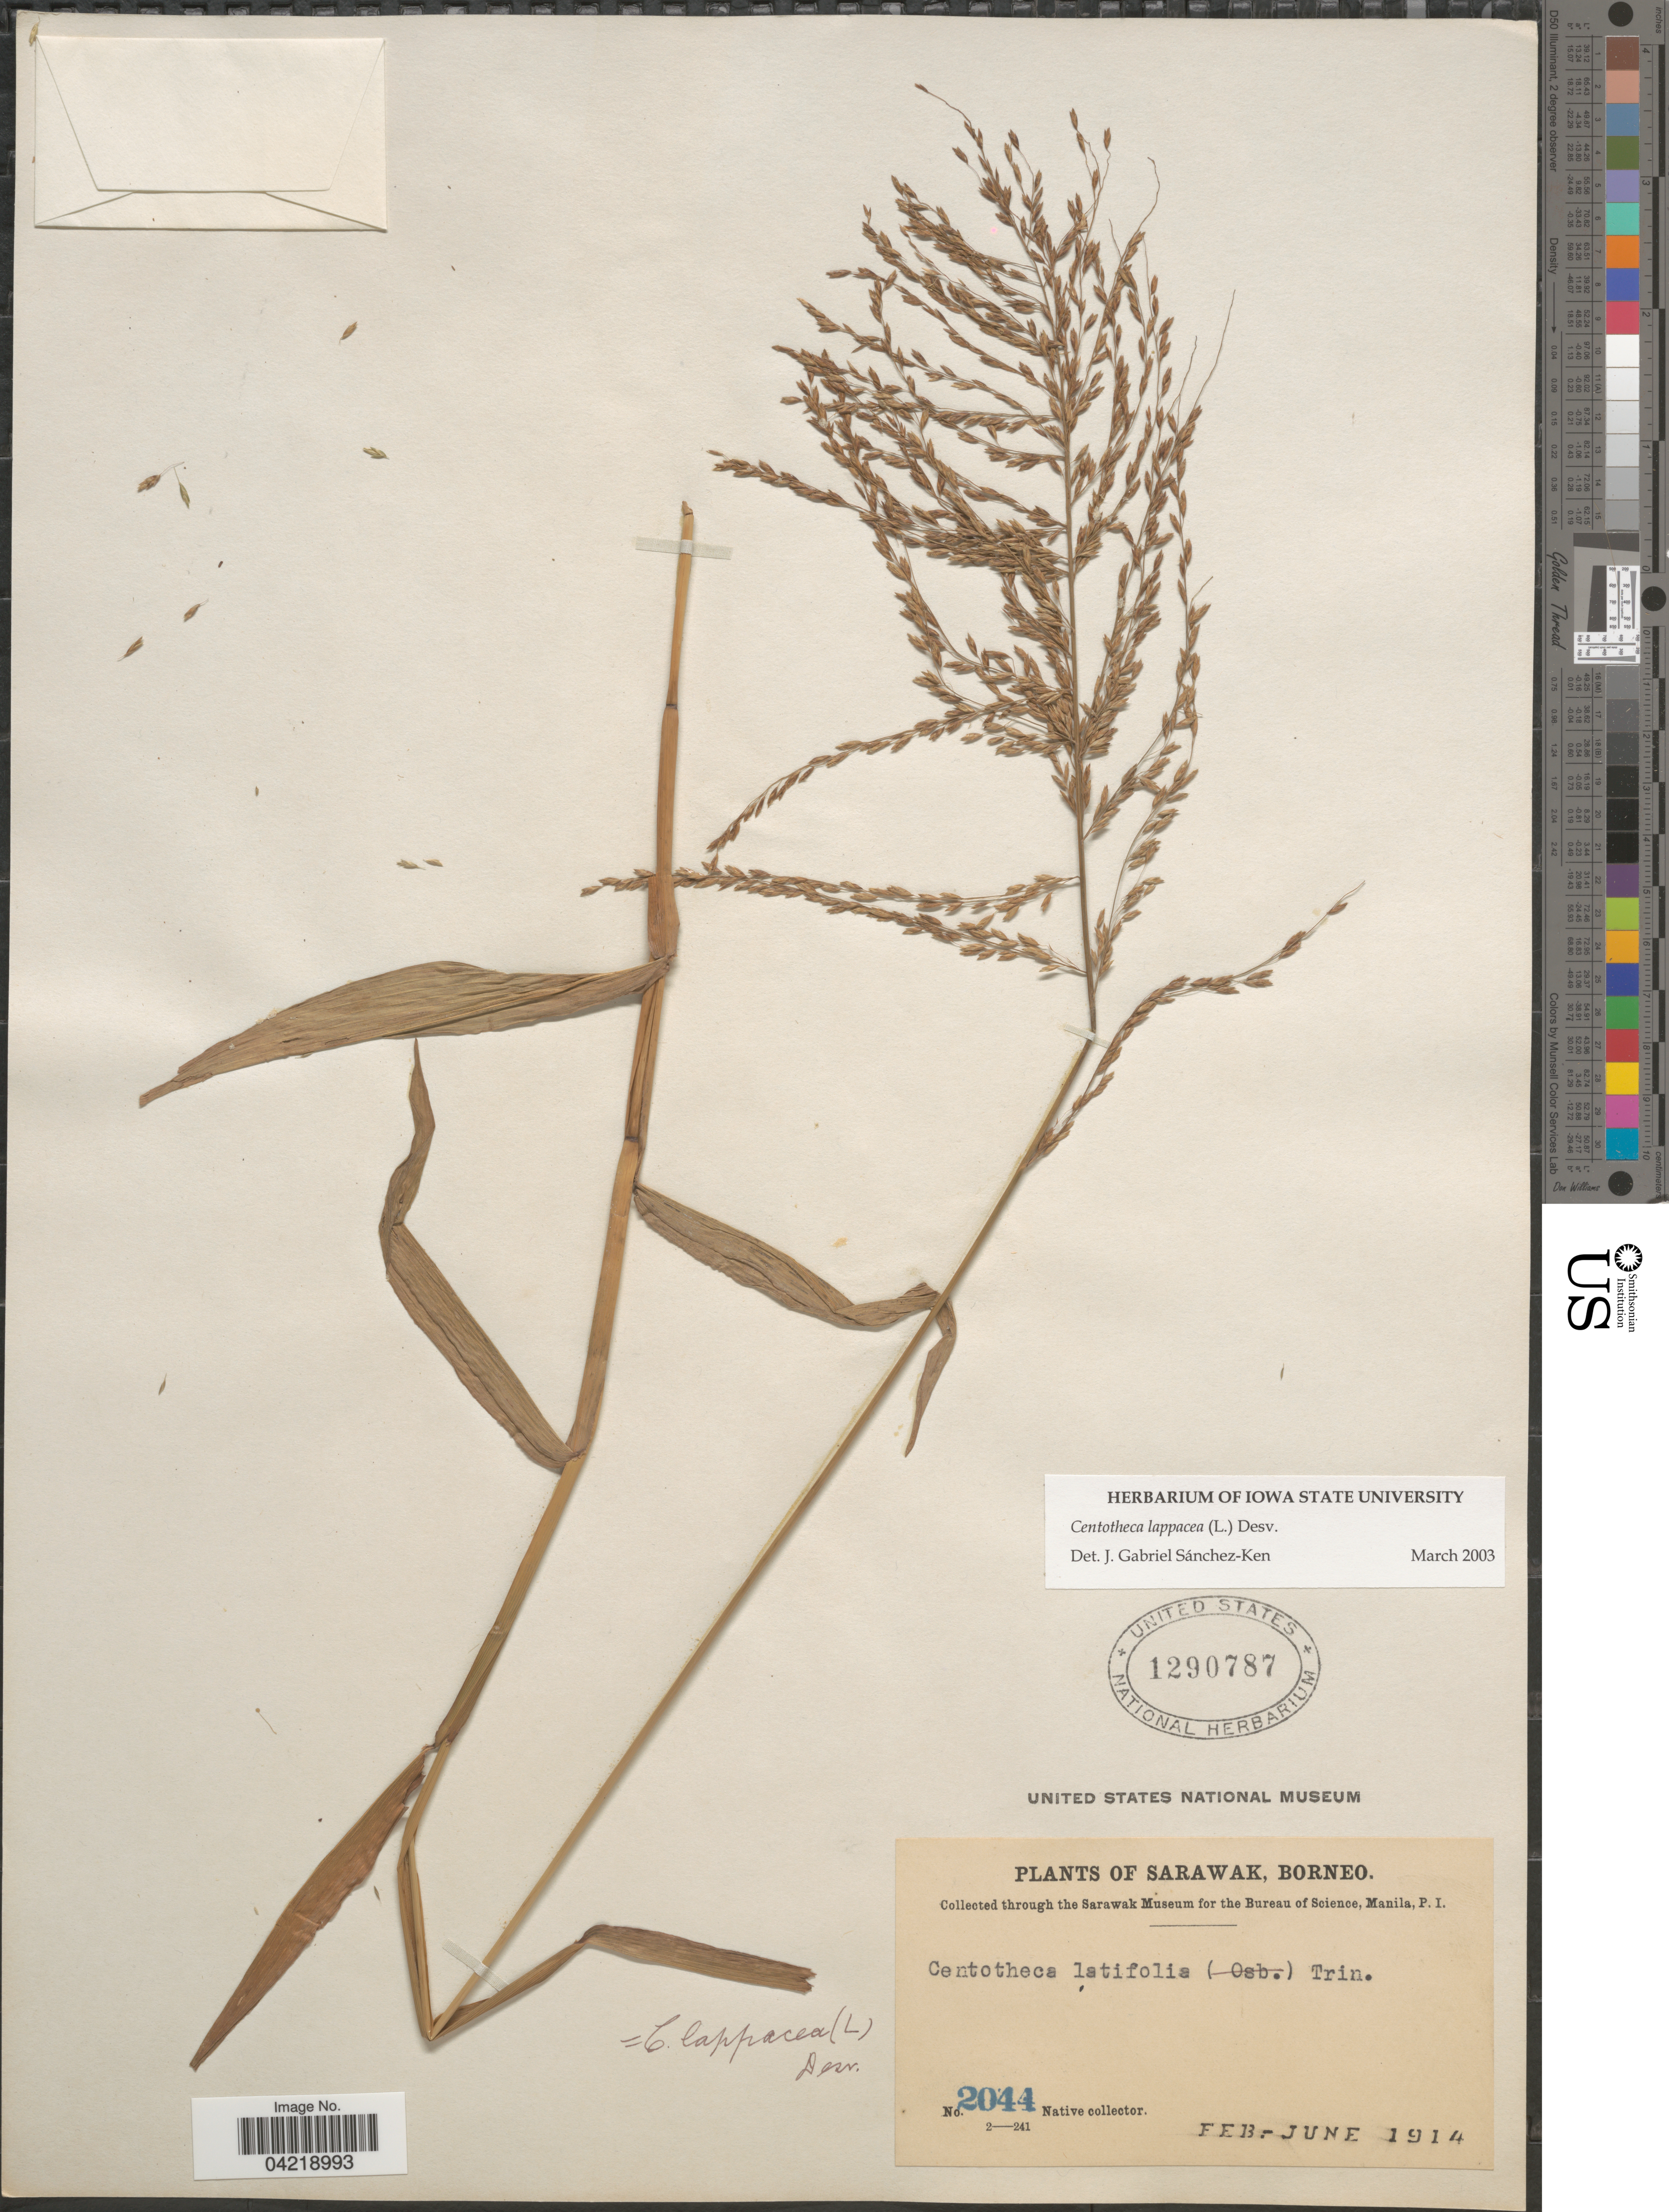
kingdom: Plantae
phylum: Tracheophyta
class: Liliopsida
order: Poales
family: Poaceae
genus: Centotheca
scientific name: Centotheca lappacea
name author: (L.) Desv.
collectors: Native collector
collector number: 2044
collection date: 1914-02/1914-06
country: Malaysia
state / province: Sarawak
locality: Borneo.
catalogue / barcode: US 1290787